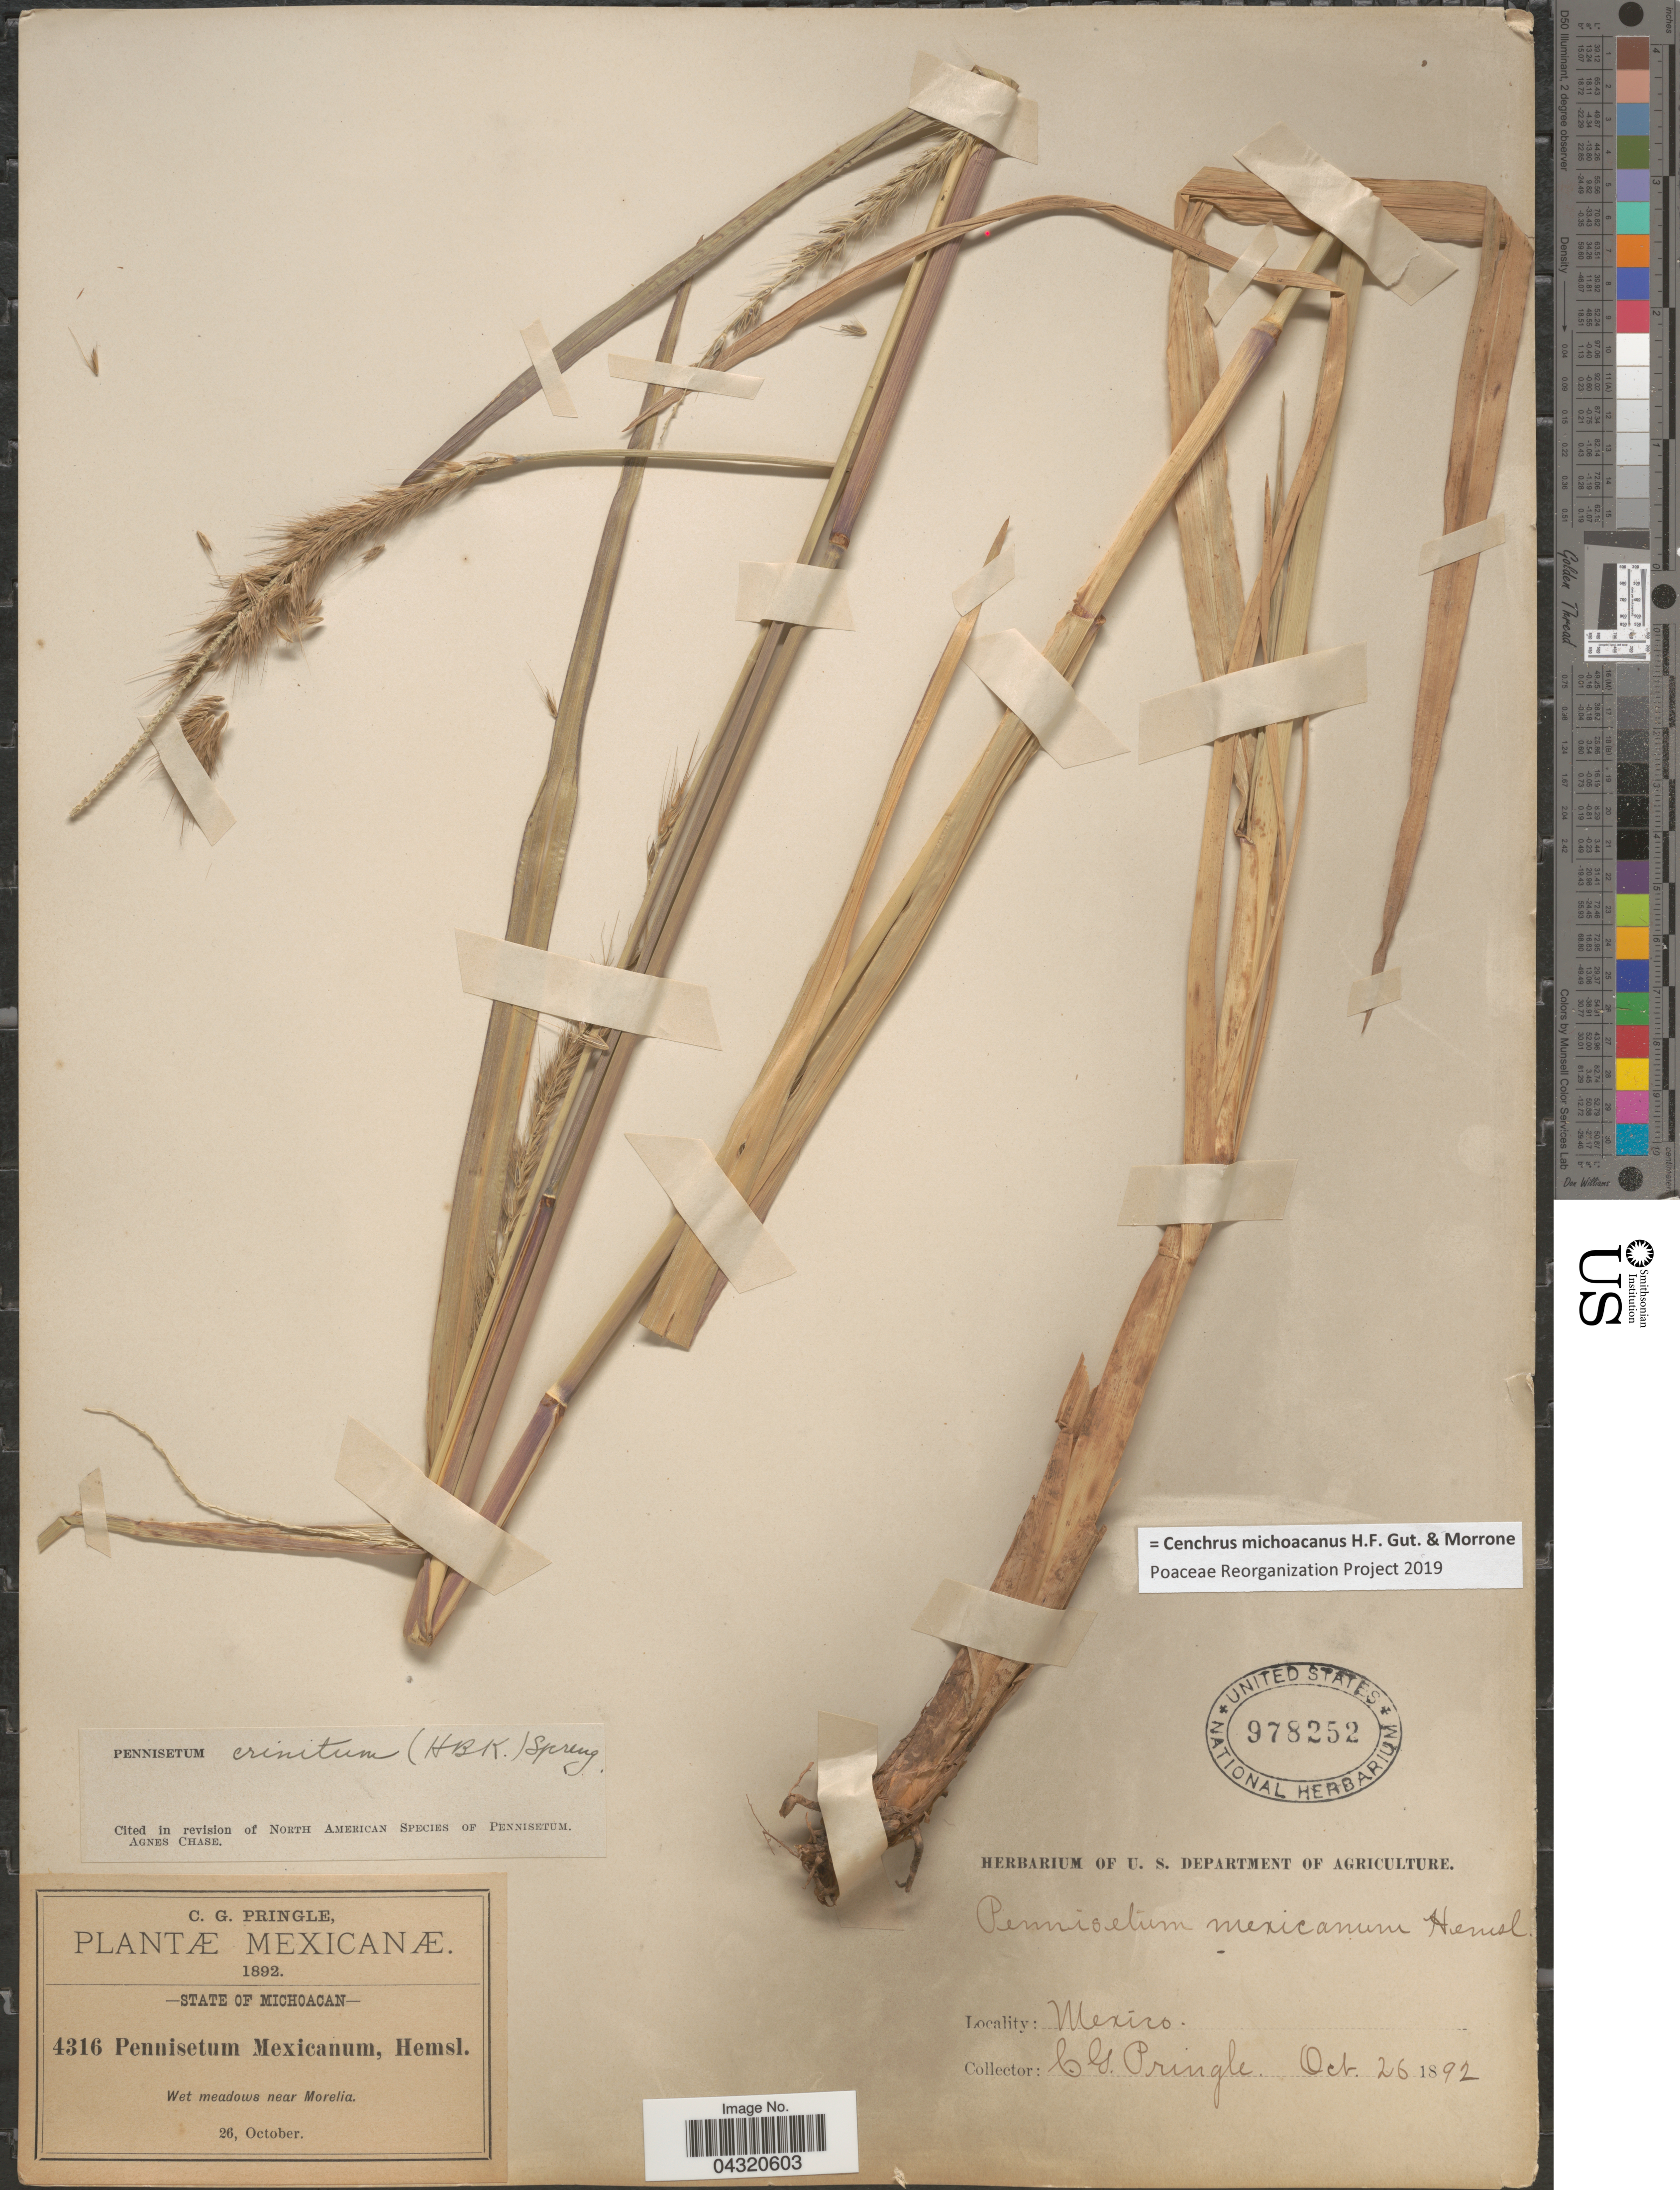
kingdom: Plantae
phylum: Tracheophyta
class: Liliopsida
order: Poales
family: Poaceae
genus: Cenchrus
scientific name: Cenchrus michoacanus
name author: H.F. Gut. & Morrone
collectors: C. G. Pringle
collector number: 4316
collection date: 1892-10-26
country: Mexico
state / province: Michoacán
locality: Mexicanæ. Wet meadows near Morelia.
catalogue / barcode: US 978252